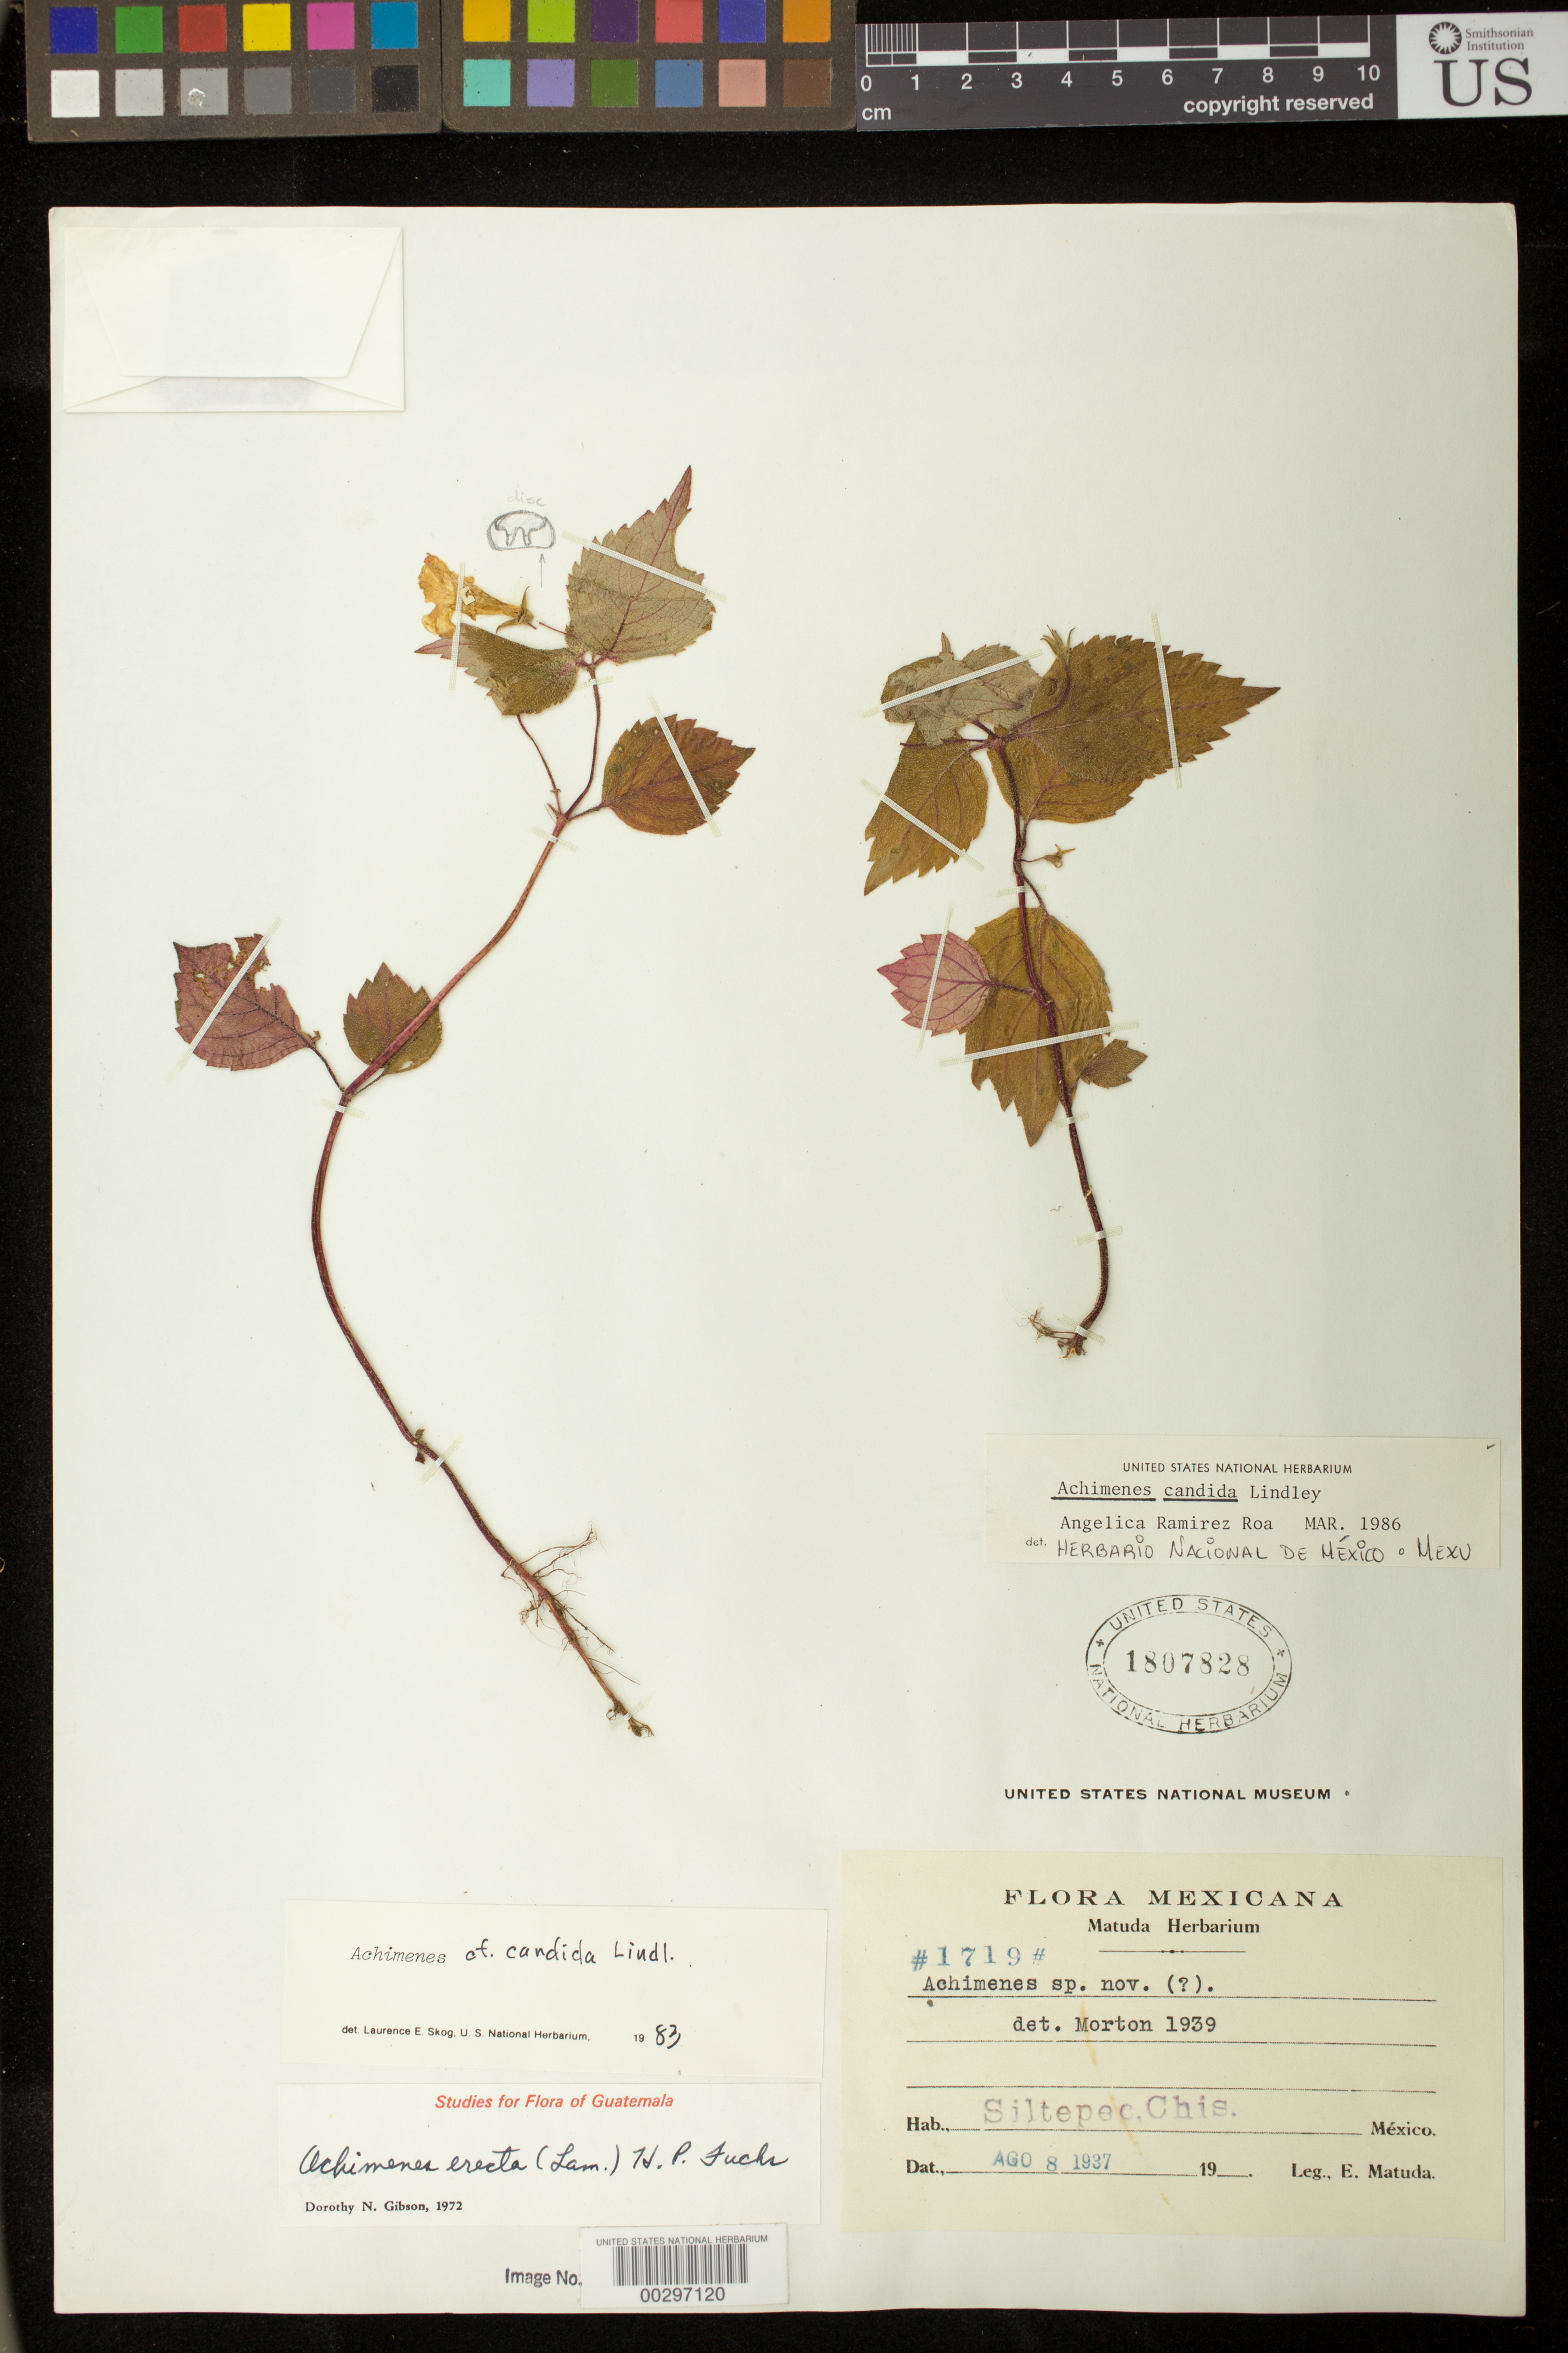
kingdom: Plantae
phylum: Tracheophyta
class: Magnoliopsida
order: Lamiales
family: Gesneriaceae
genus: Achimenes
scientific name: Achimenes candida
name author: Lindl.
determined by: Ramírez-Roa, A.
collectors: E. Matuda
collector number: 1719 p.p.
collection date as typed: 08 Aug 1937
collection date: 1937-08-08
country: Mexico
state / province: Chiapas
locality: Siltepec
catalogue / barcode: US 1807828